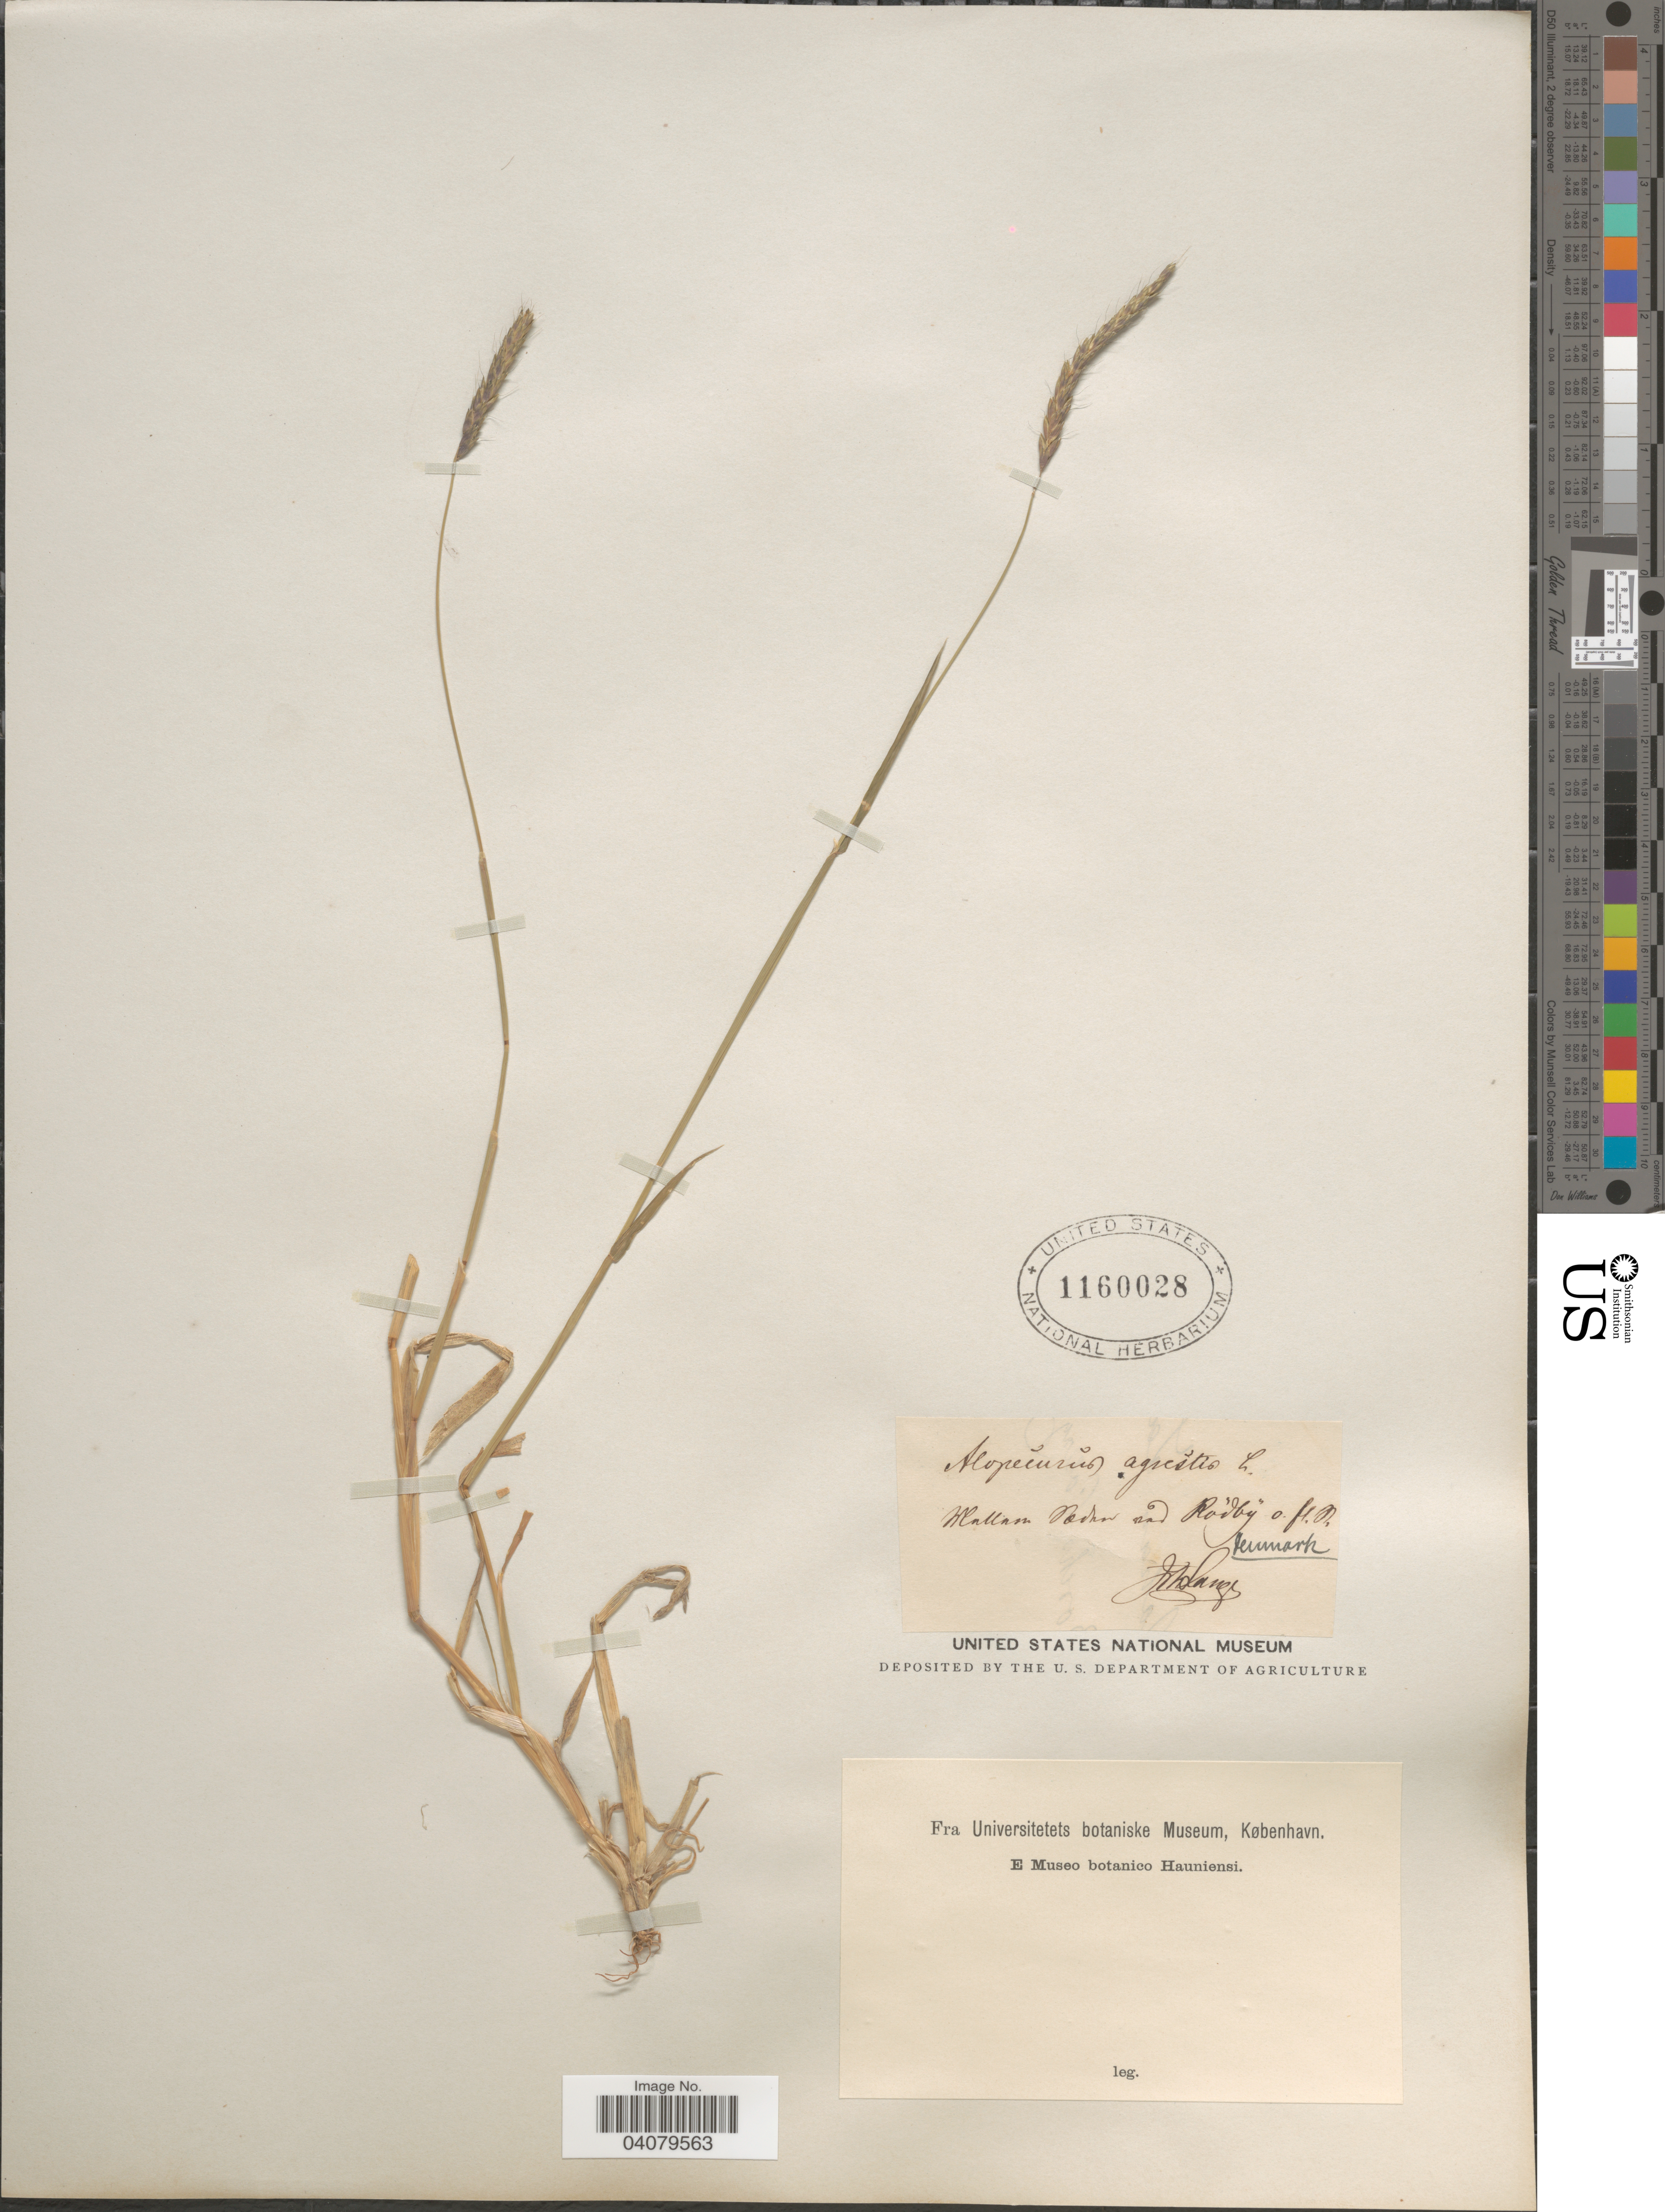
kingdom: Plantae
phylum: Tracheophyta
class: Liliopsida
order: Poales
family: Poaceae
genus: Alopecurus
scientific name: Alopecurus myosuroides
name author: Huds.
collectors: J. M. C. Lange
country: Denmark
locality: Mellem Rodhen nad Rõdbÿ o. fl. N.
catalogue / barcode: US 1160028